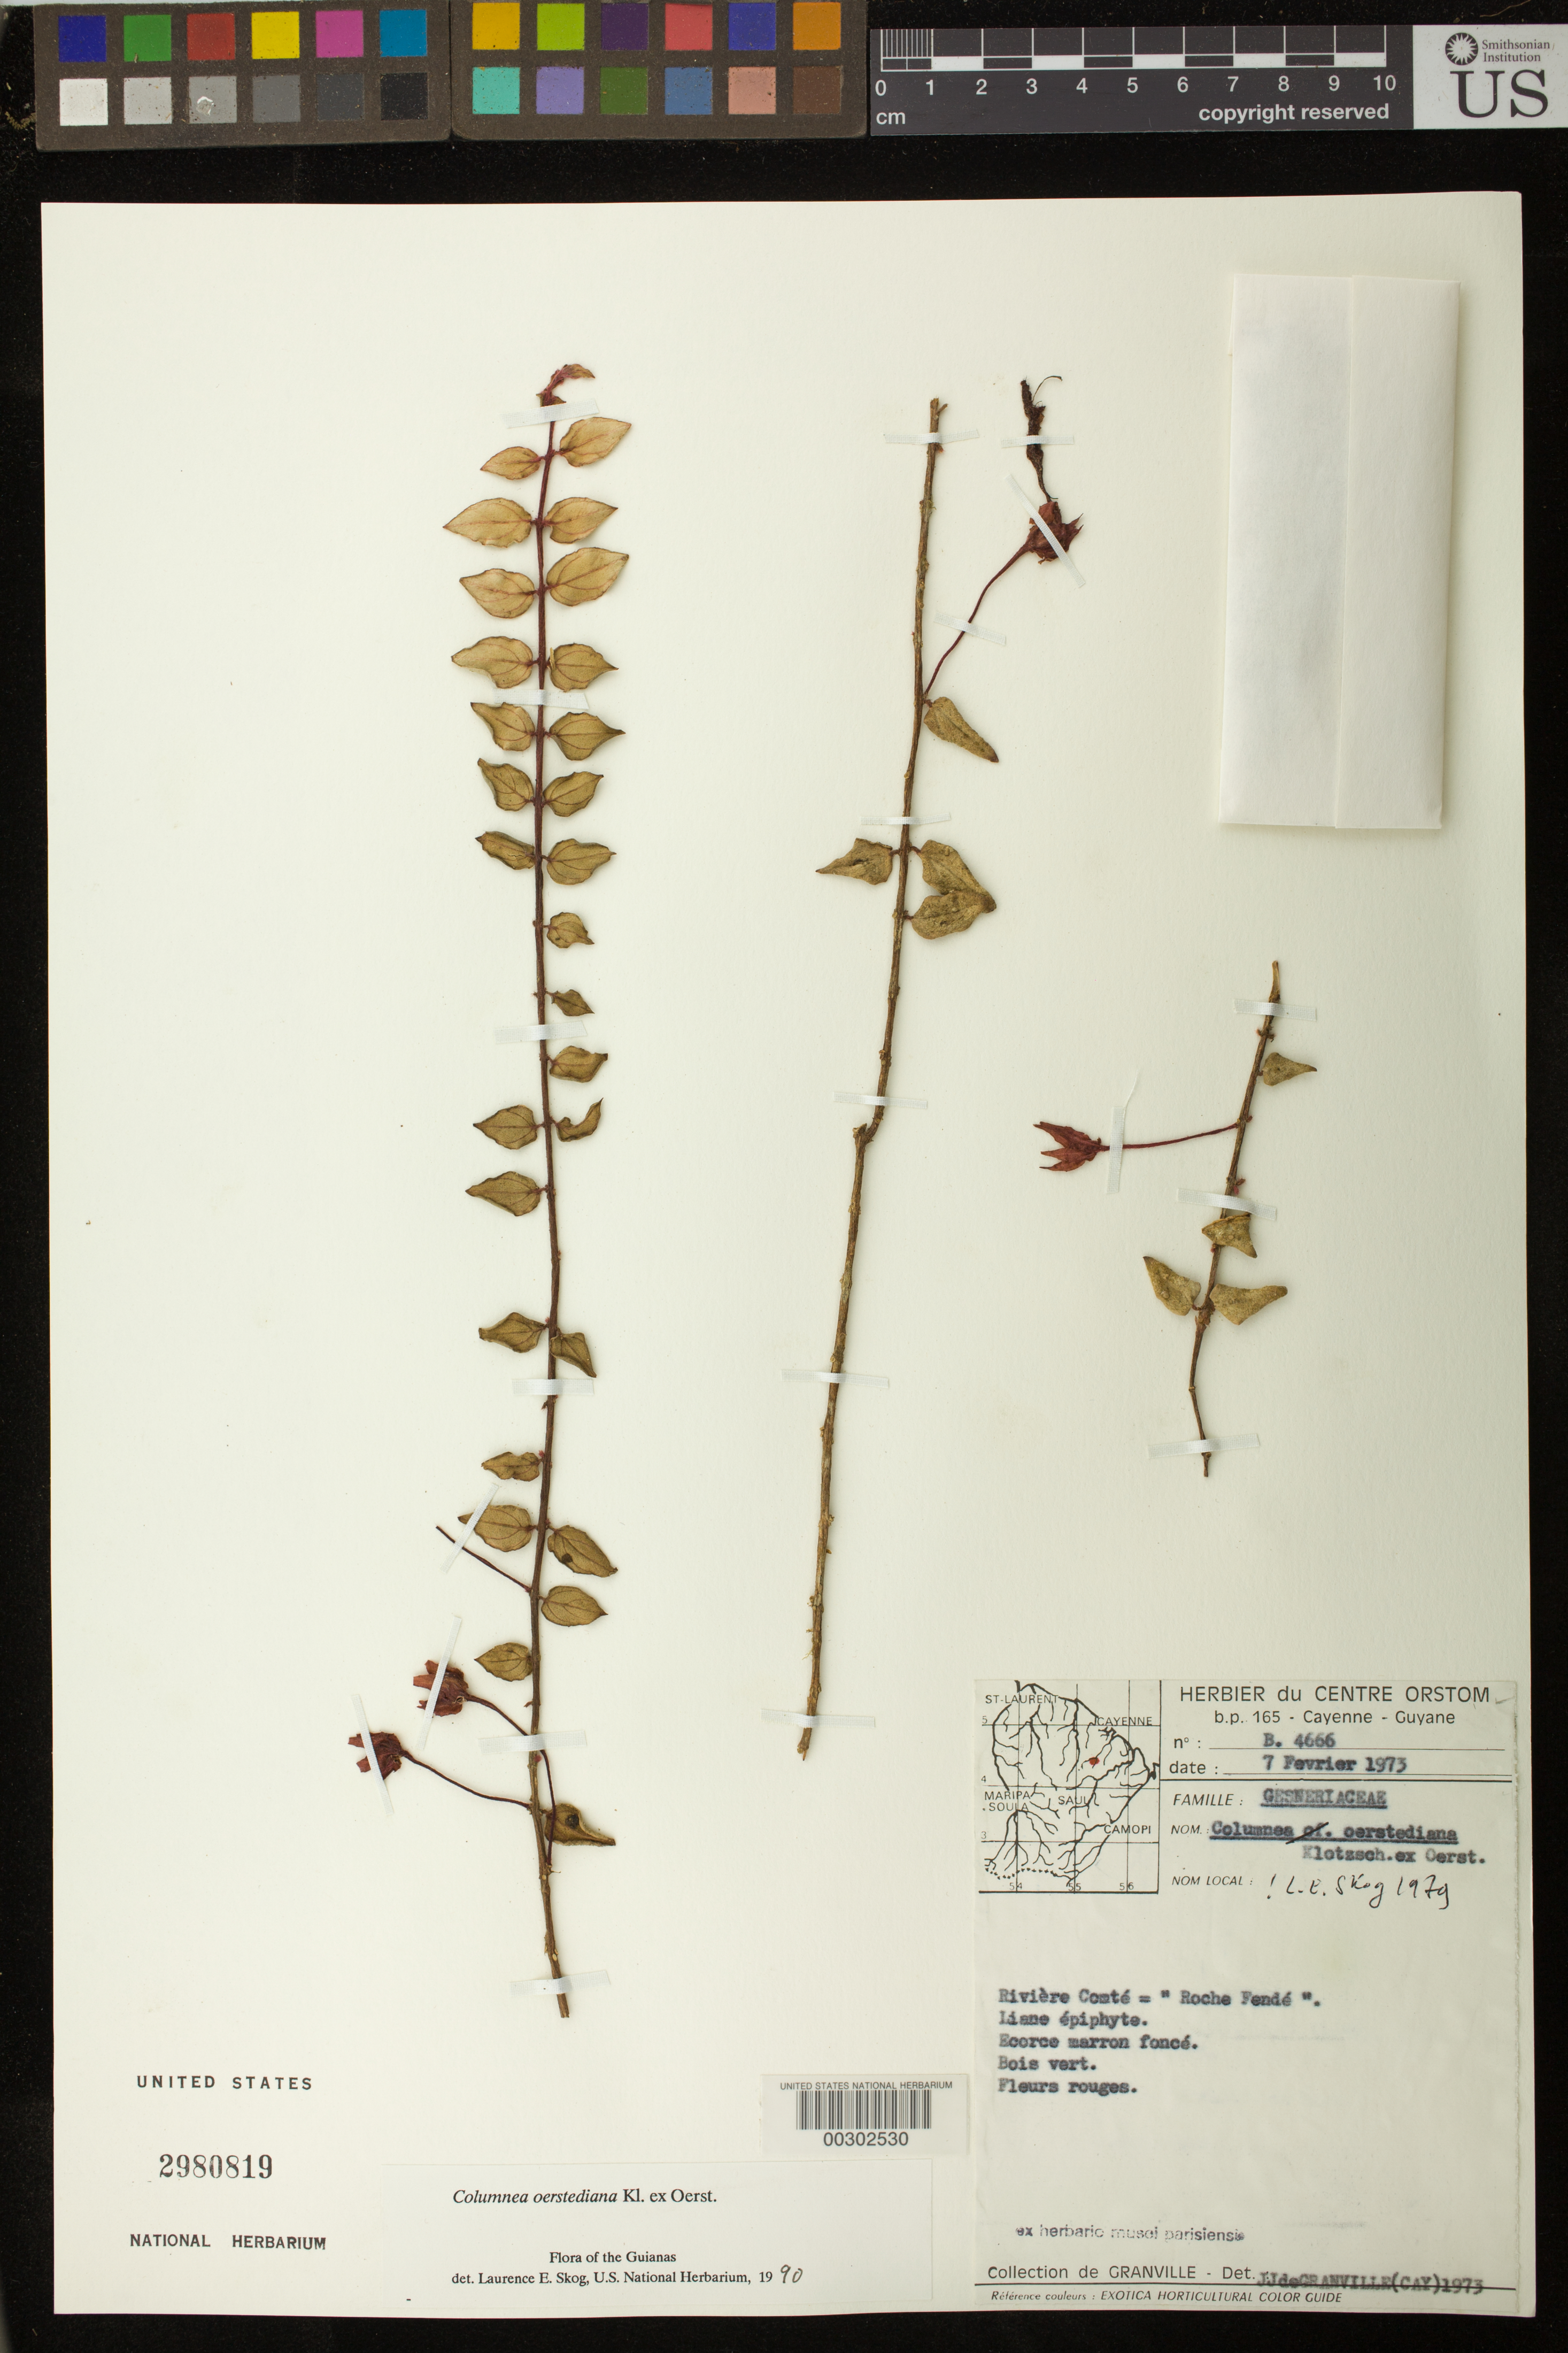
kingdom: Plantae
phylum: Tracheophyta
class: Magnoliopsida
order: Lamiales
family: Gesneriaceae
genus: Columnea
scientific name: Columnea oerstediana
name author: Klotzsch ex Oerst.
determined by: Skog, Laurence E.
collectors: J.-J. de Granville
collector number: B 4666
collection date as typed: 07 Feb 1973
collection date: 1973-02-07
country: French Guiana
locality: Rivière Comté = "Roche Fendé"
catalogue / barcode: US 2980819